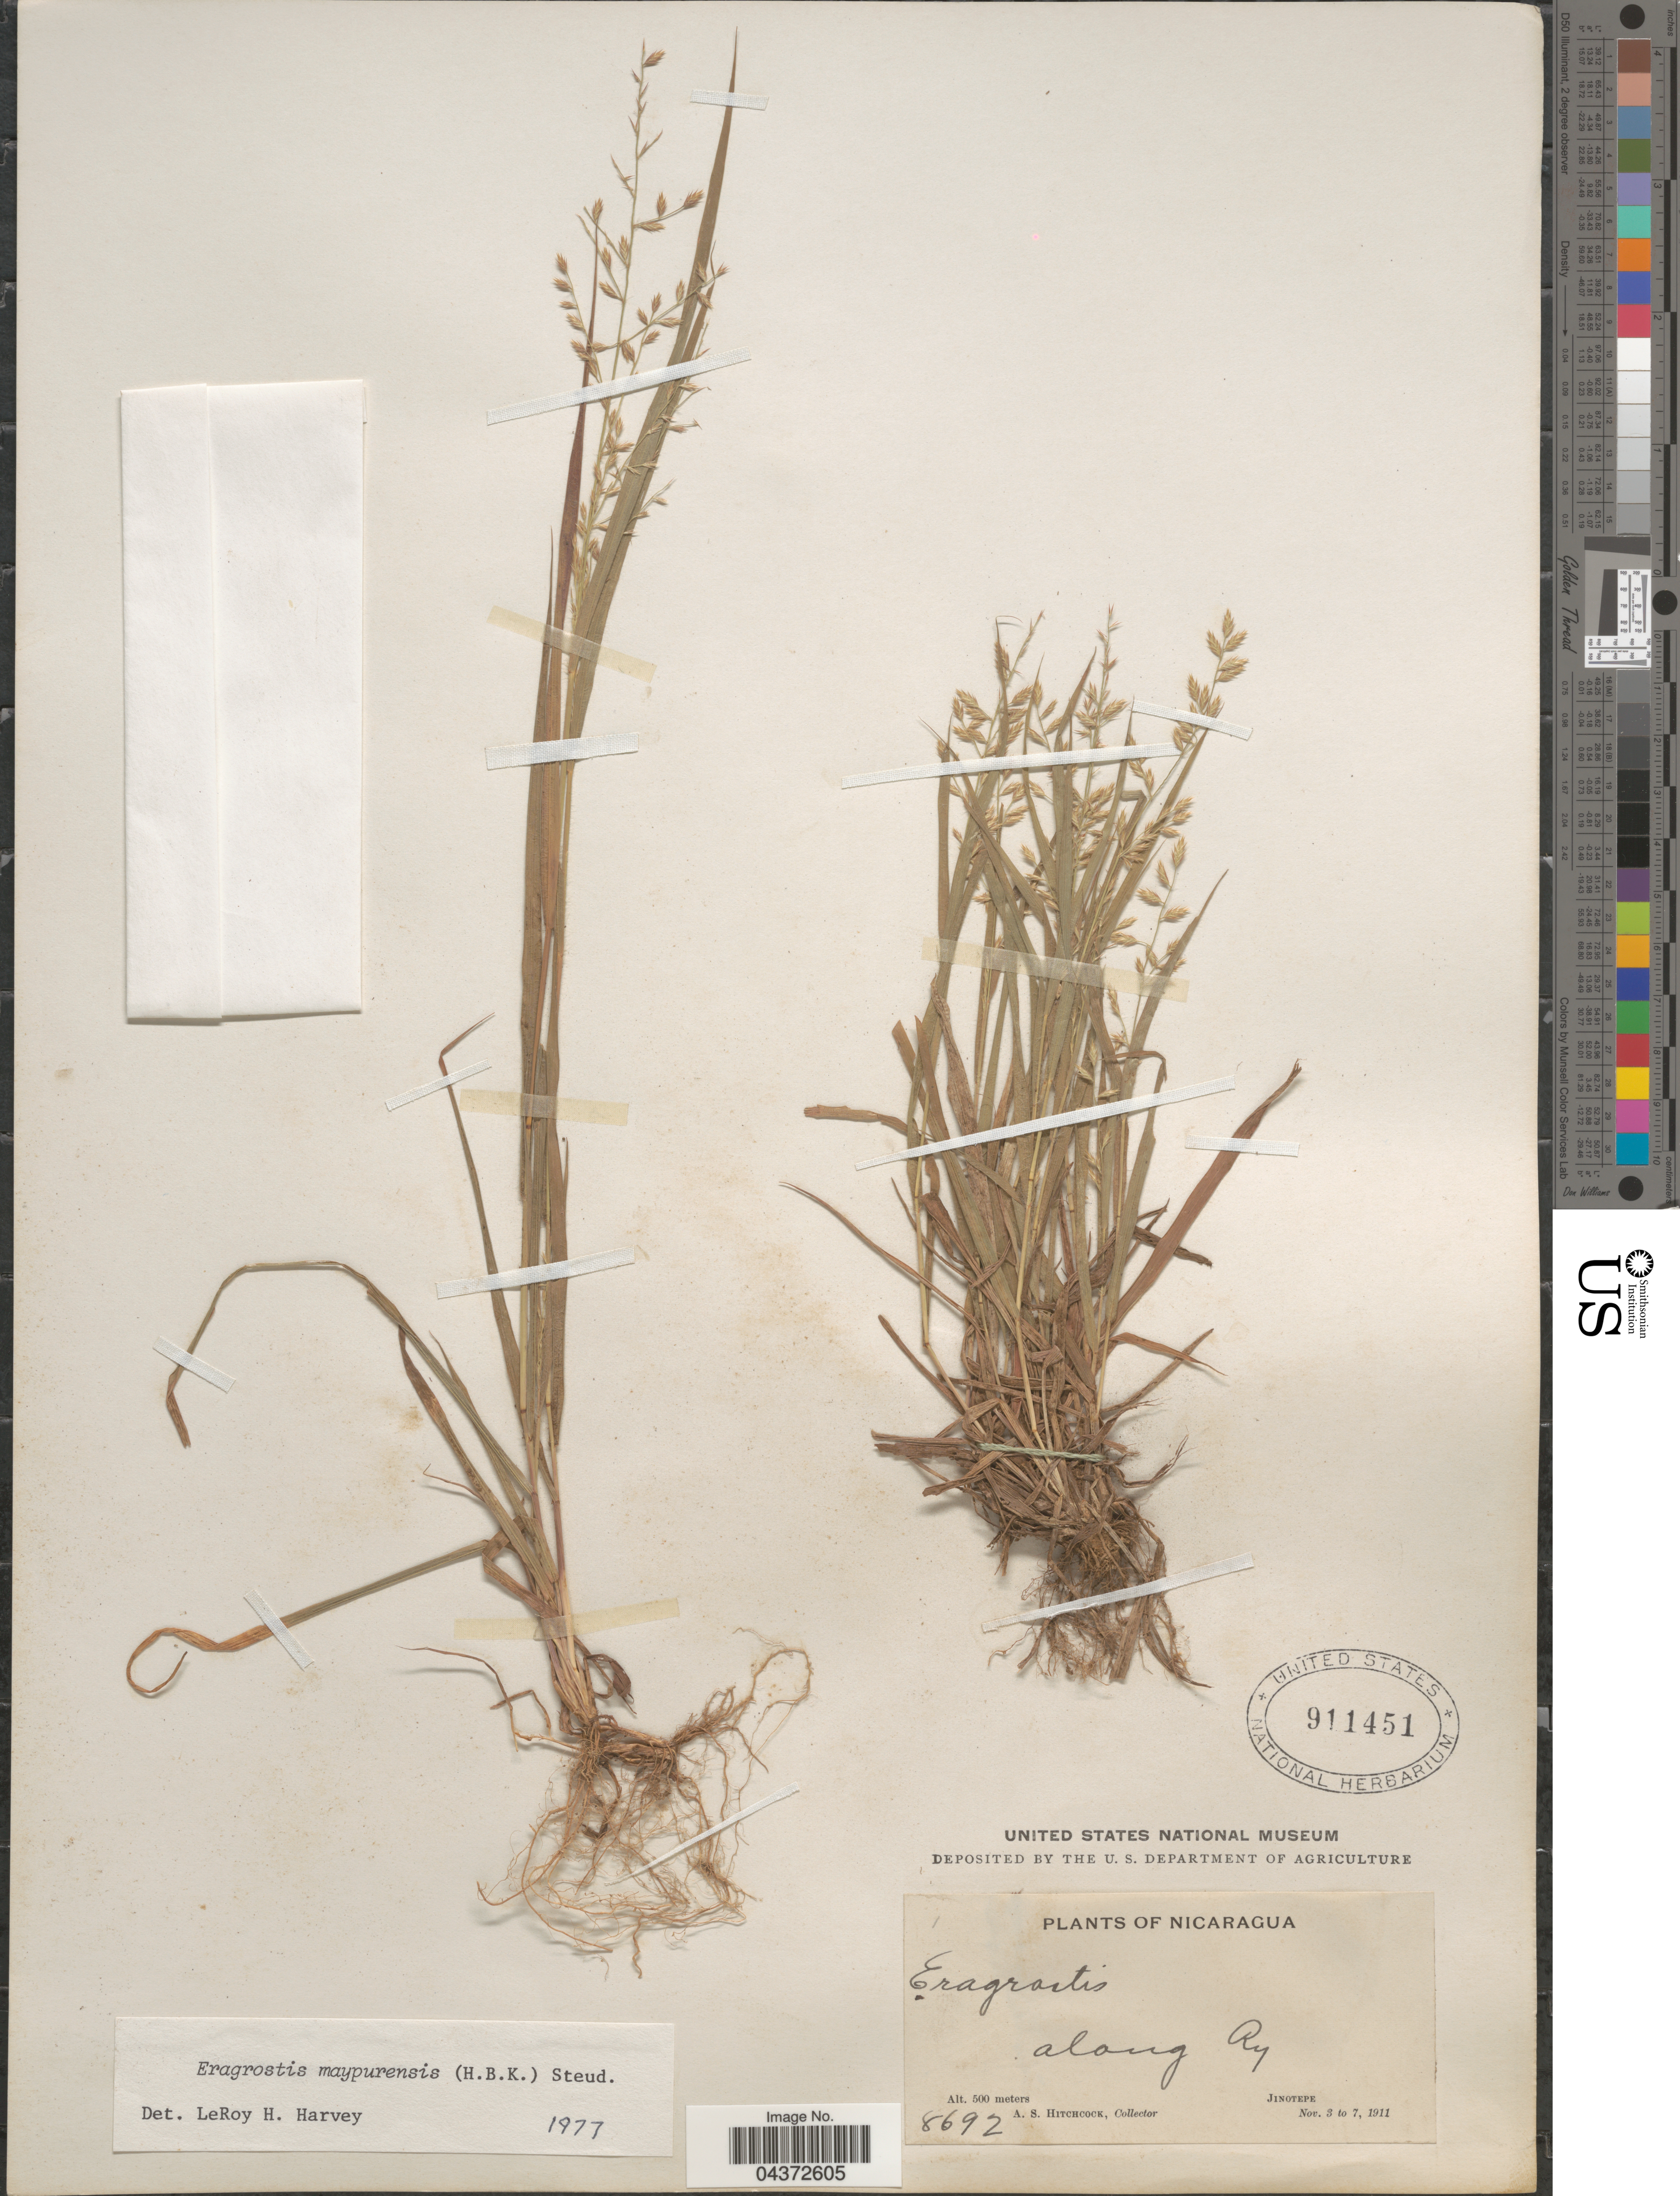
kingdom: Plantae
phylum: Tracheophyta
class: Liliopsida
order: Poales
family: Poaceae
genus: Eragrostis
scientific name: Eragrostis maypurensis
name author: (Kunth) Steud.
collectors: A. S. Hitchcock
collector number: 8692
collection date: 1911-11-03/1911-11-07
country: Nicaragua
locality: Along Ry. Jinotepe.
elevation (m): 500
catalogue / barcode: US 911451